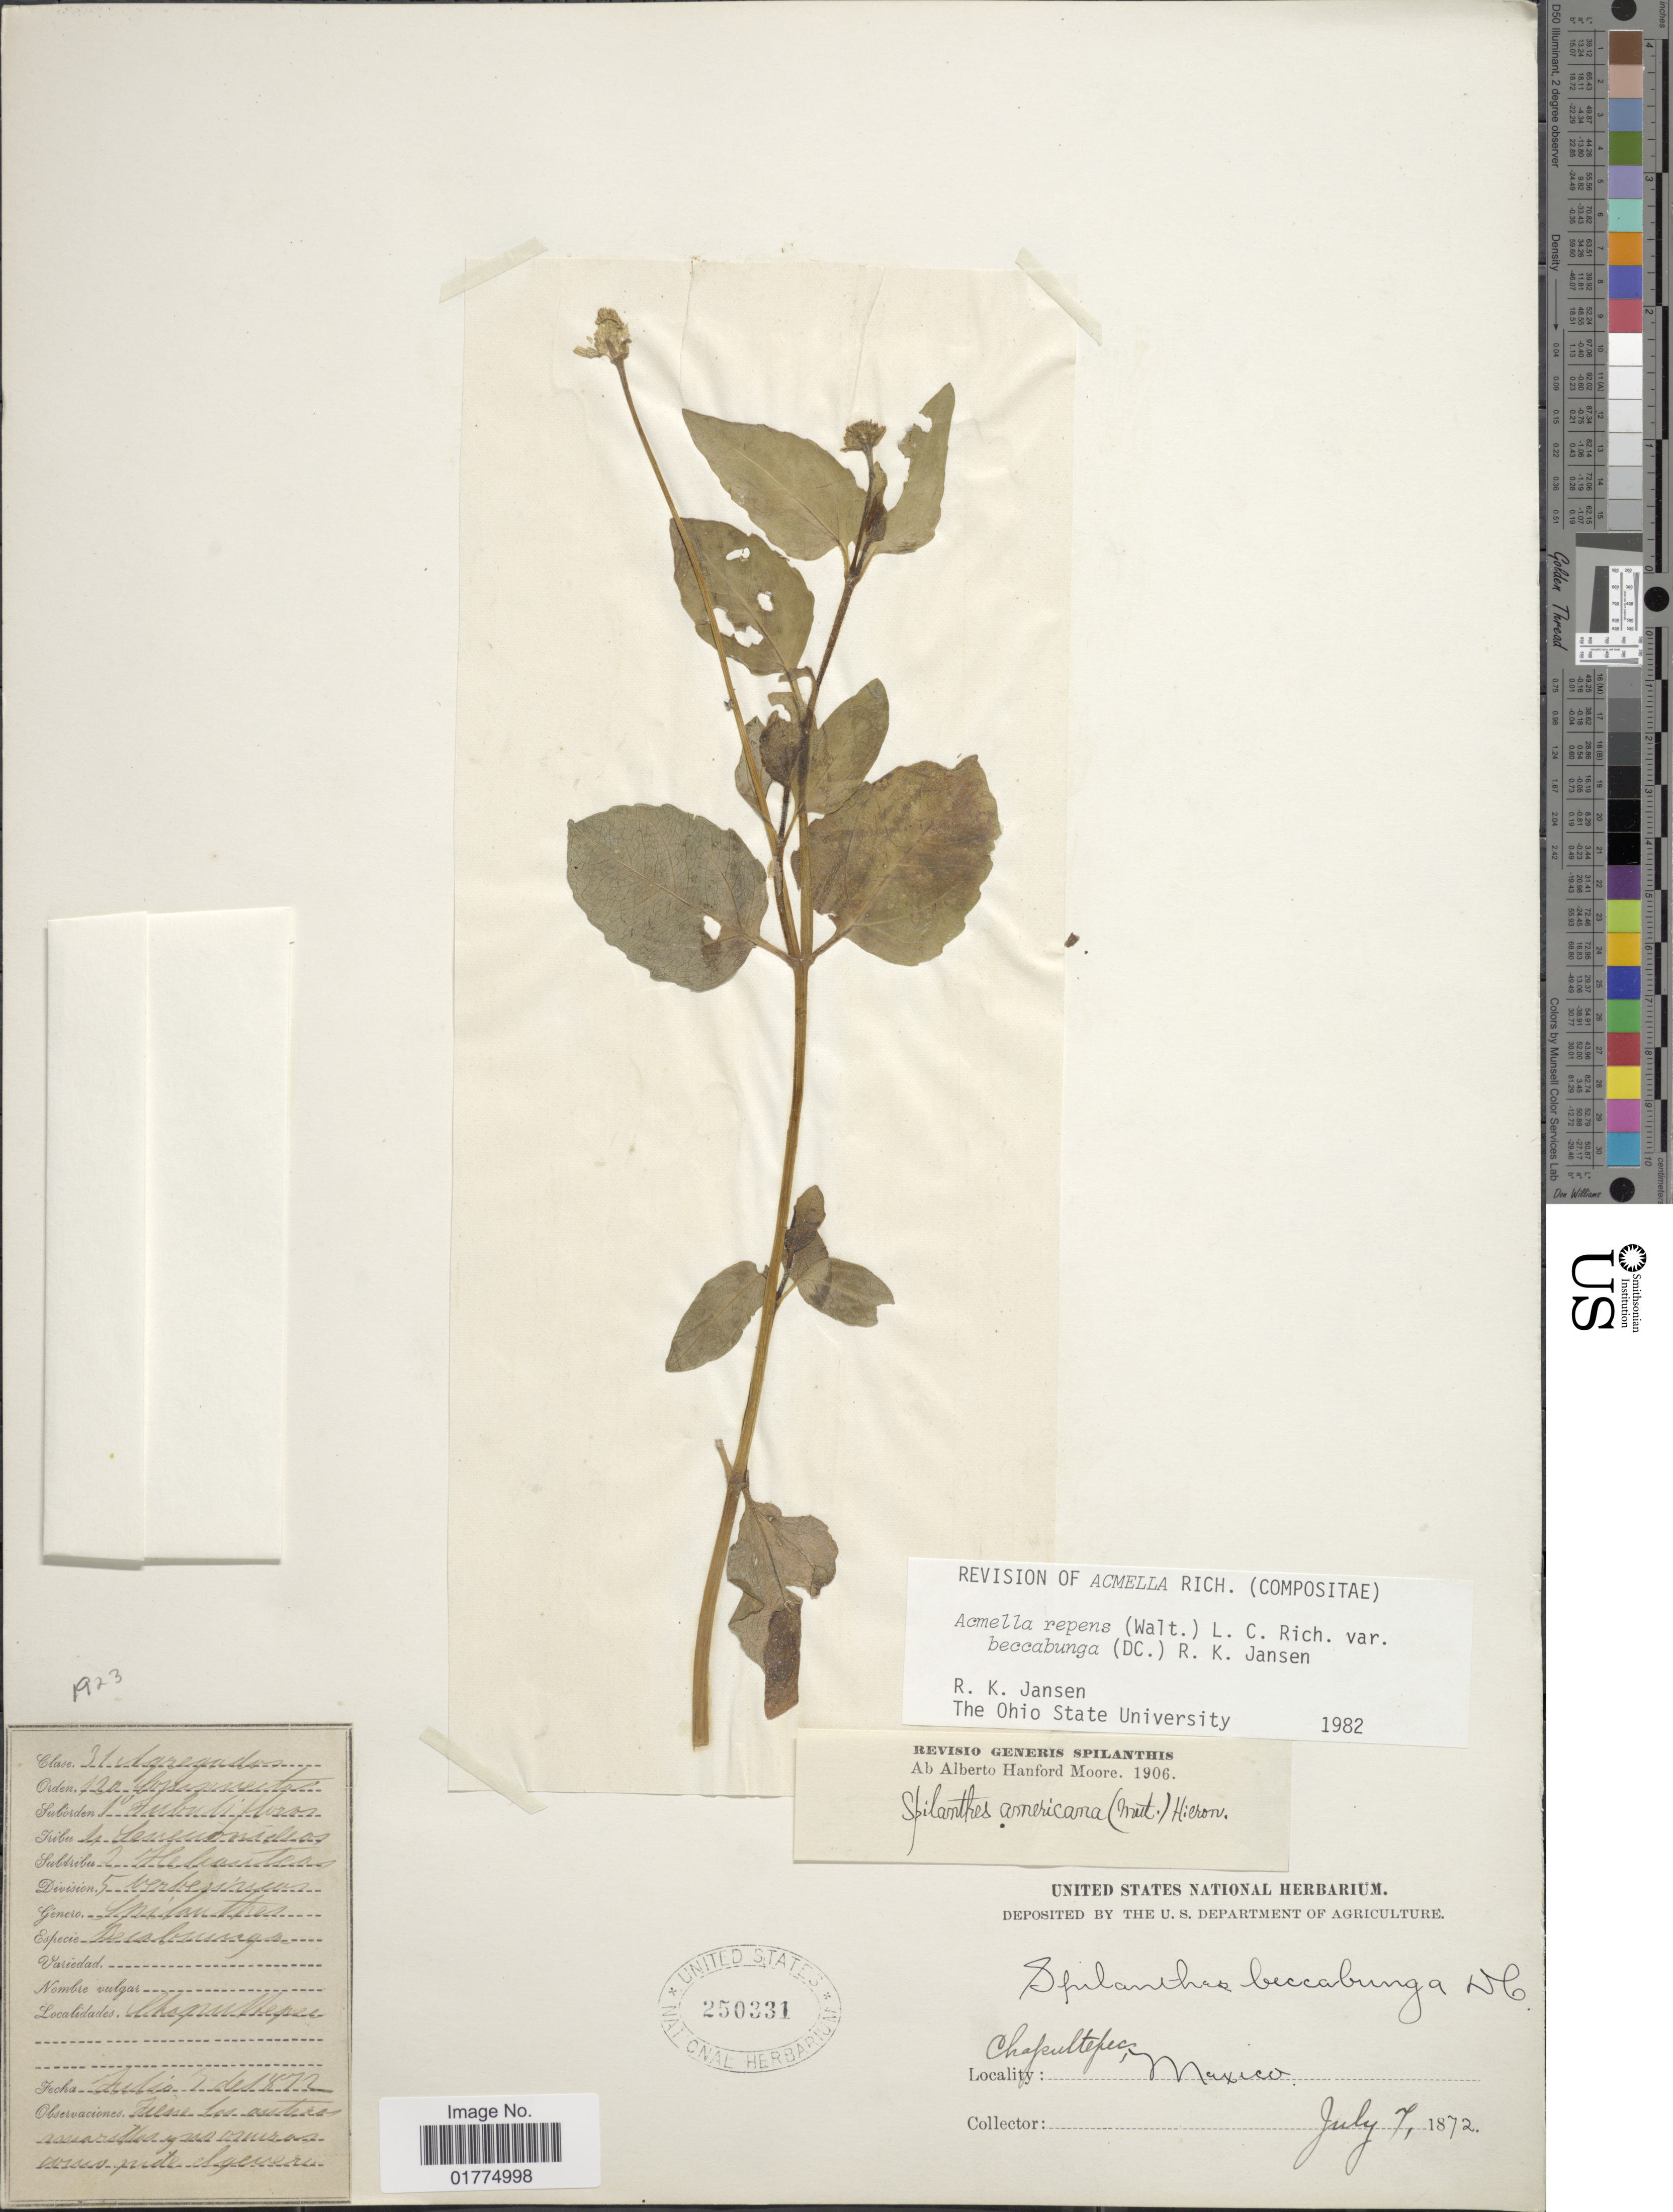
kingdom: Plantae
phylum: Tracheophyta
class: Magnoliopsida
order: Asterales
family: Asteraceae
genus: Acmella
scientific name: Acmella repens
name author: (Walter) Rich.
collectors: U.S. National Herbarium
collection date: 1872-07-07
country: Mexico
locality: Chapultepec, Mexico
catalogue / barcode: US 250331